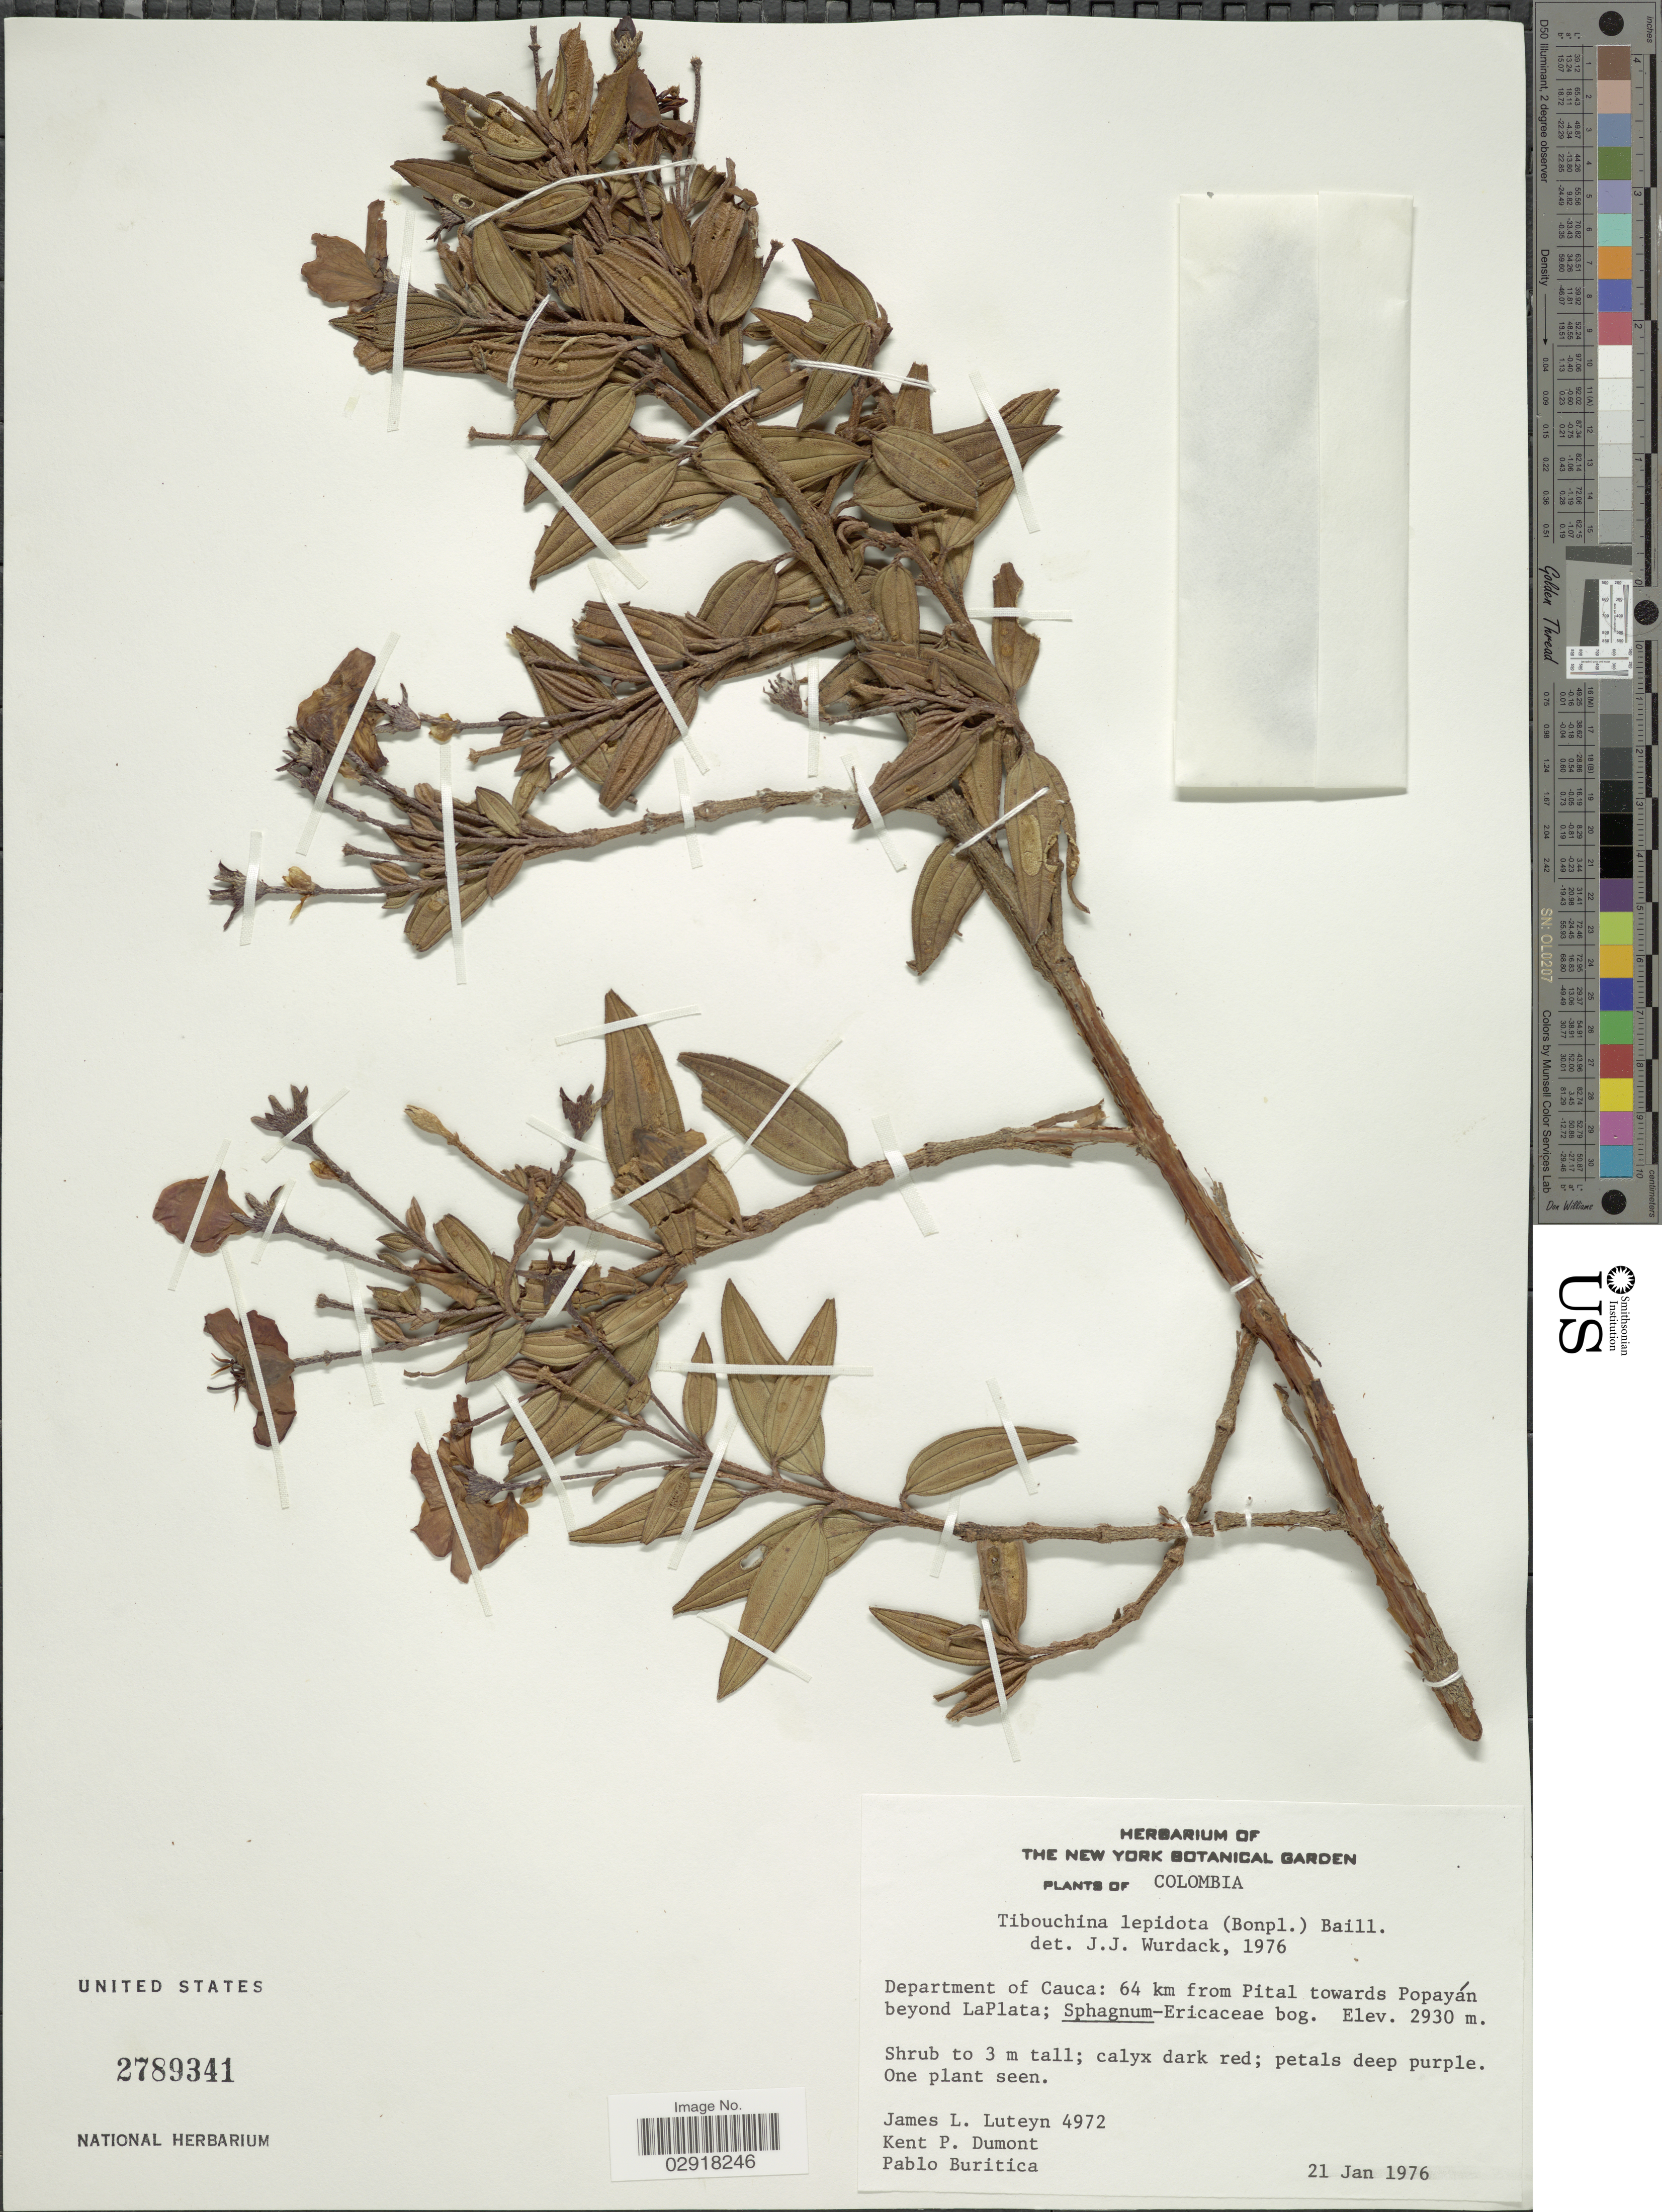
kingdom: Plantae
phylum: Tracheophyta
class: Magnoliopsida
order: Myrtales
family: Melastomataceae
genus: Andesanthus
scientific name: Andesanthus lepidotus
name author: (Humb. & Bonpl.) P.J.F. Guim. & Michelang.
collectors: J. L. Luteyn, K. P. Dumont & P. Buritica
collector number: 4972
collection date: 1976-01-21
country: Colombia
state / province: Cauca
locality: Department of Cauca: 64 km from Pital towards Popayán beyond LaPlata.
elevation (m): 2930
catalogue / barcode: US 2789341